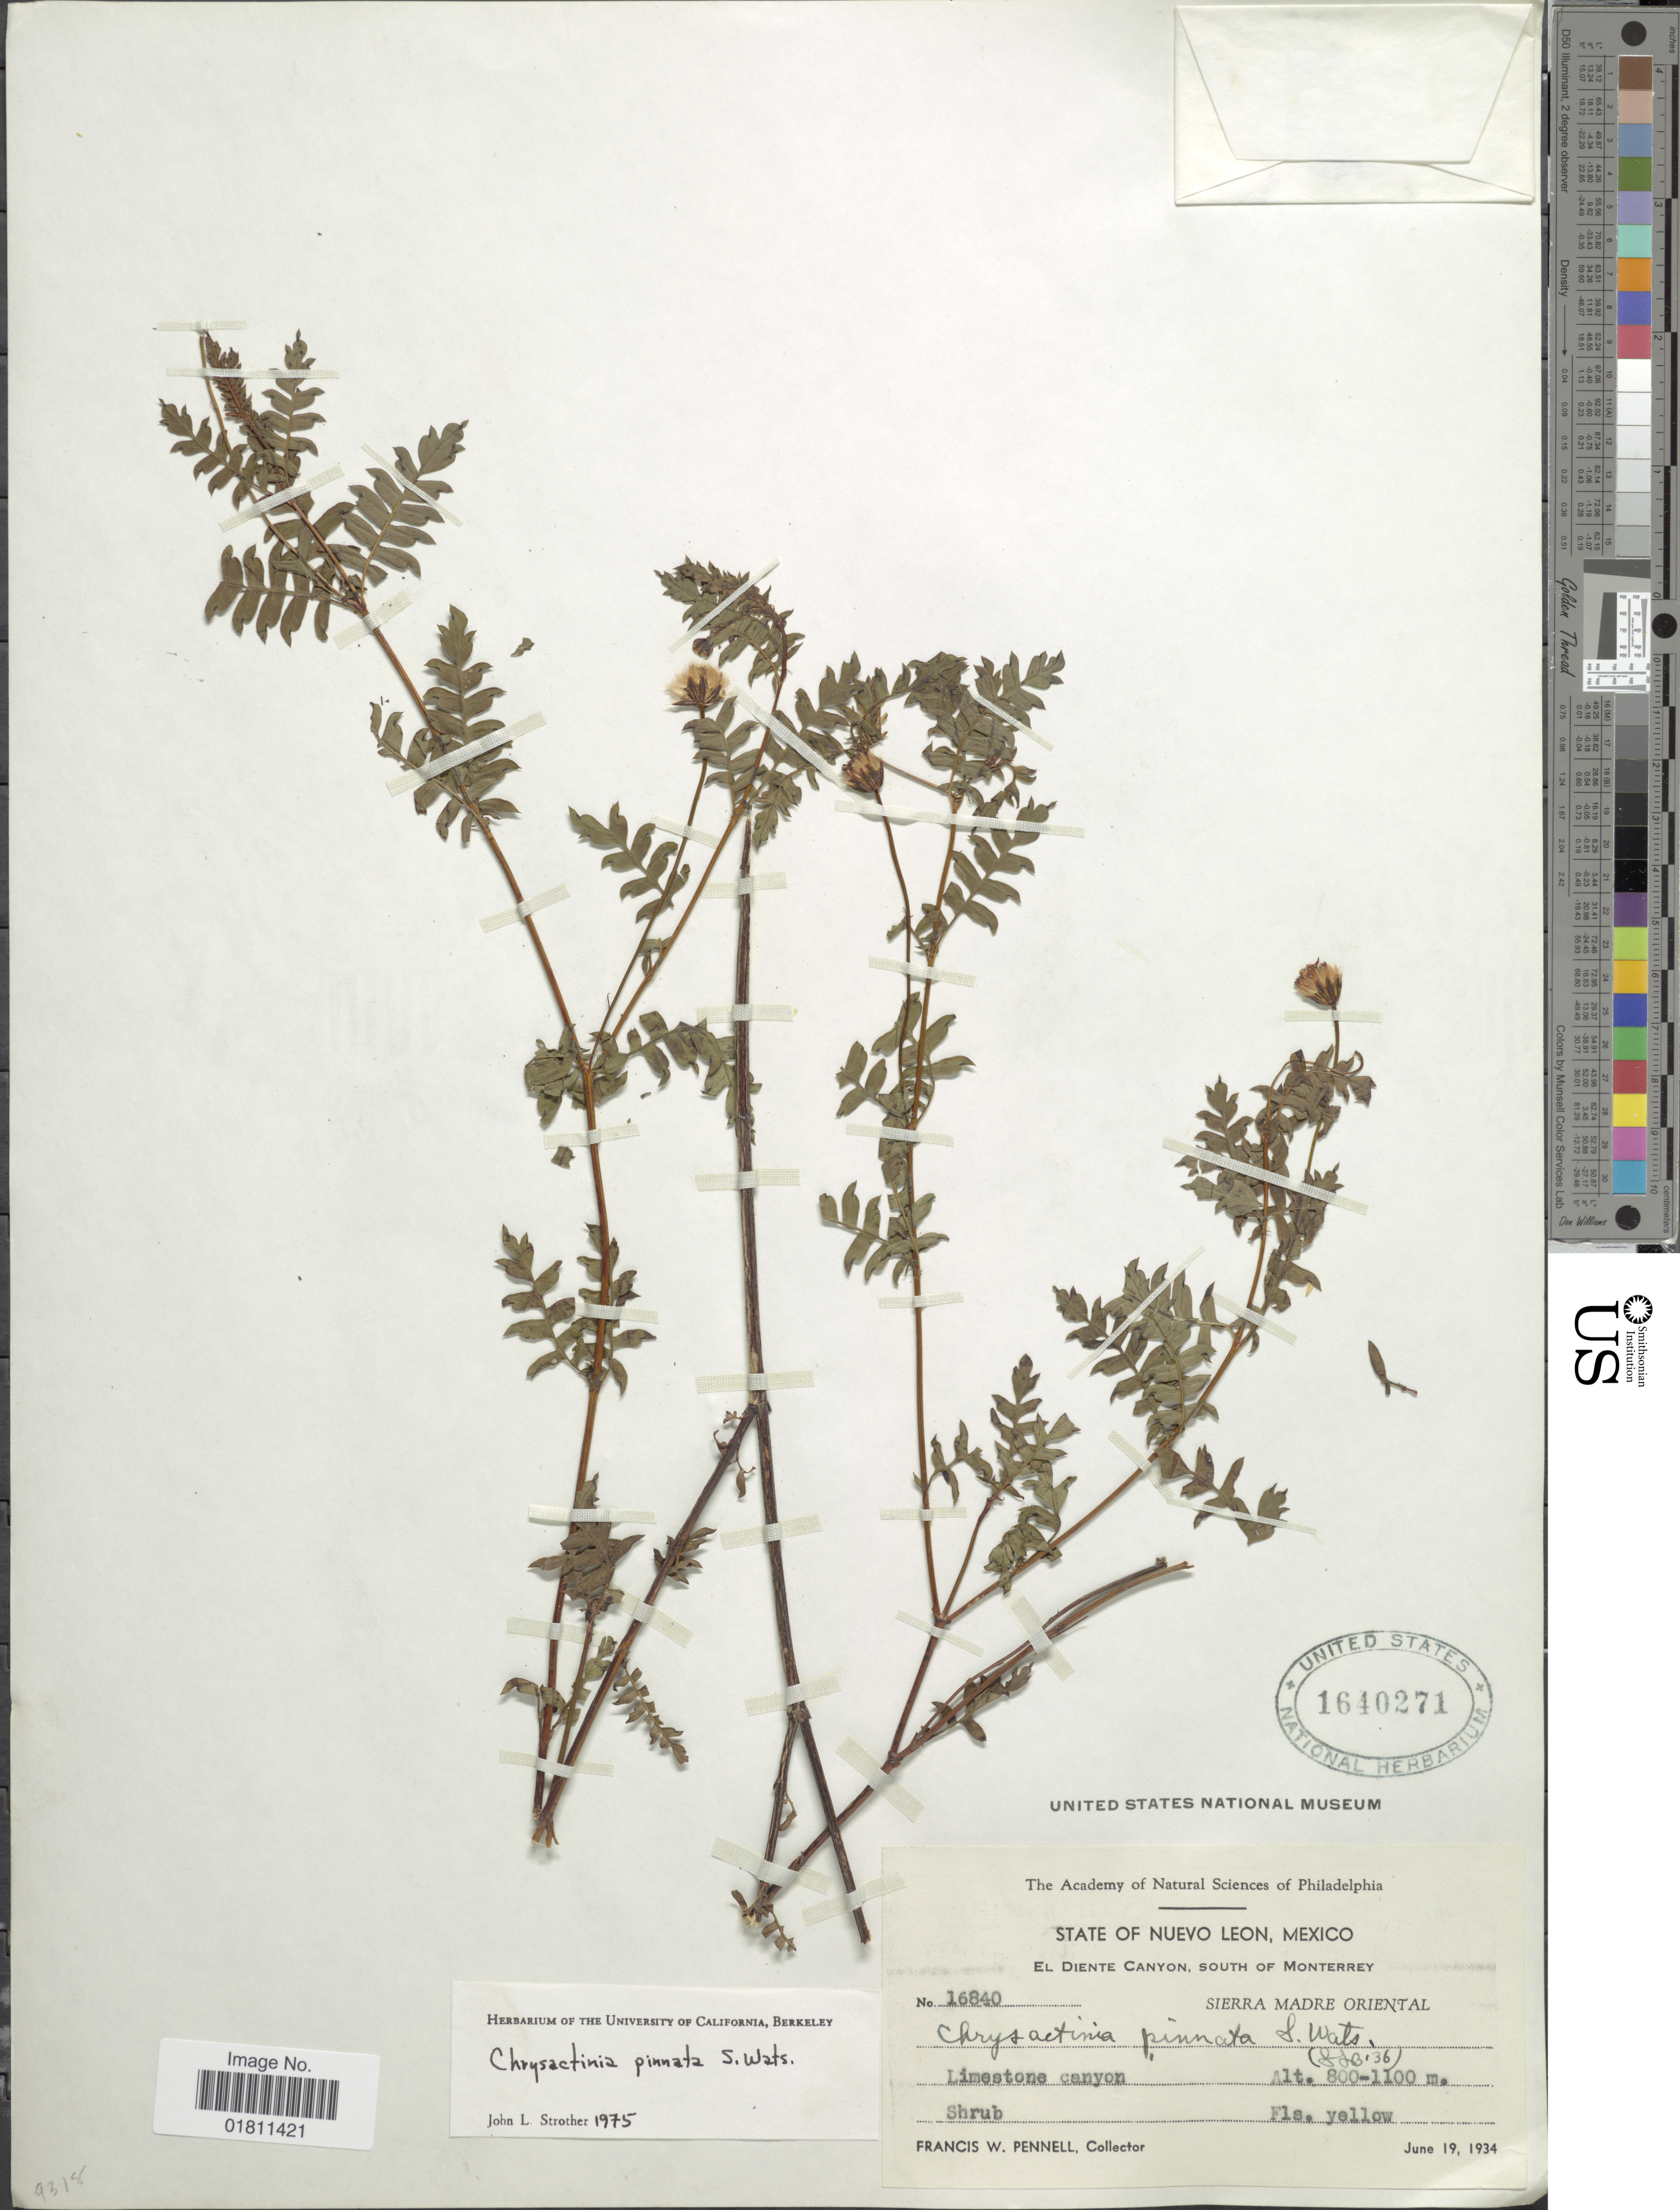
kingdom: Plantae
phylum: Tracheophyta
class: Magnoliopsida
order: Asterales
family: Asteraceae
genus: Chrysactinia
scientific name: Chrysactinia pinnata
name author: S. Watson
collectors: F. W. Pennell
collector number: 16840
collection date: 1934-06-19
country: Mexico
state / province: Nuevo León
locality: State of Nuevo Leon, Mexico. El Diente Canyon, South of Monterrey, Sierra Madre Oriental. Limestone canyon. Sierra Madre Oriental.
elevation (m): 800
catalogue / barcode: US 1640271